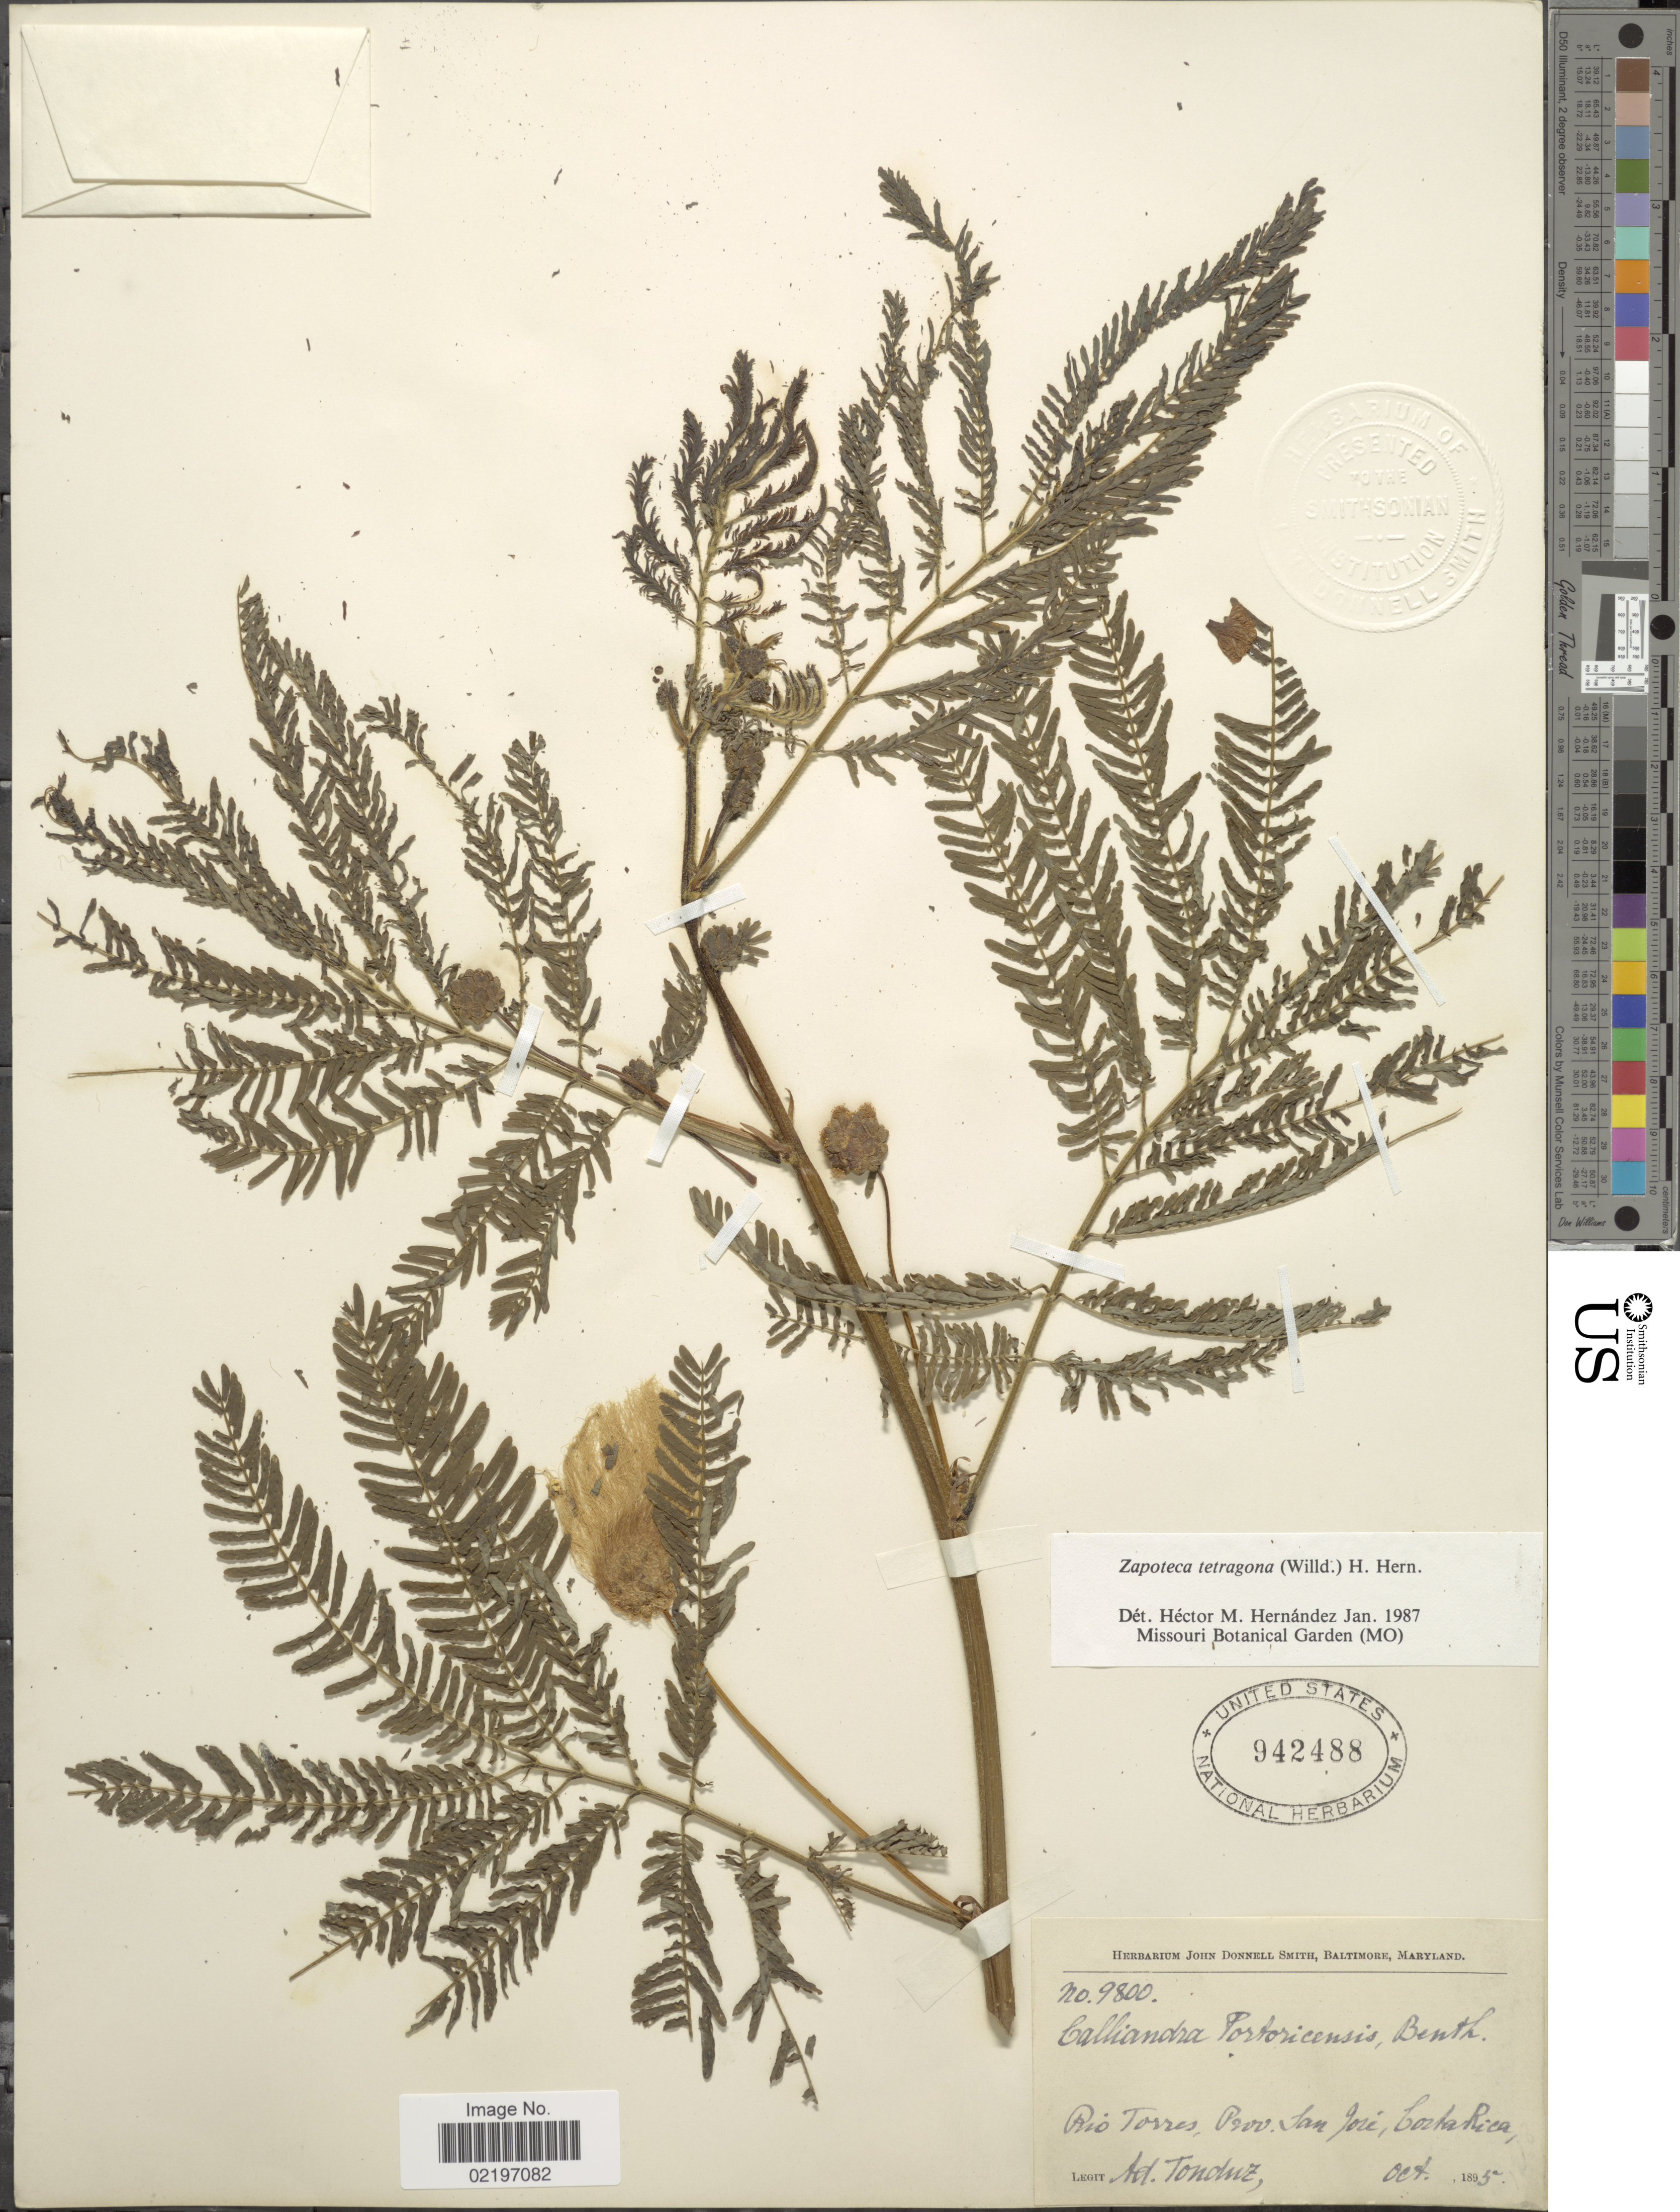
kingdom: Plantae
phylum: Tracheophyta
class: Magnoliopsida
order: Fabales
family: Fabaceae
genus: Zapoteca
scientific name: Zapoteca tetragona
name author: (Willd.) H.M. Hern.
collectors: A. Tonduz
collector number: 9800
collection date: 1895-10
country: Costa Rica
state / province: San José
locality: Rio Torres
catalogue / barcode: US 942488